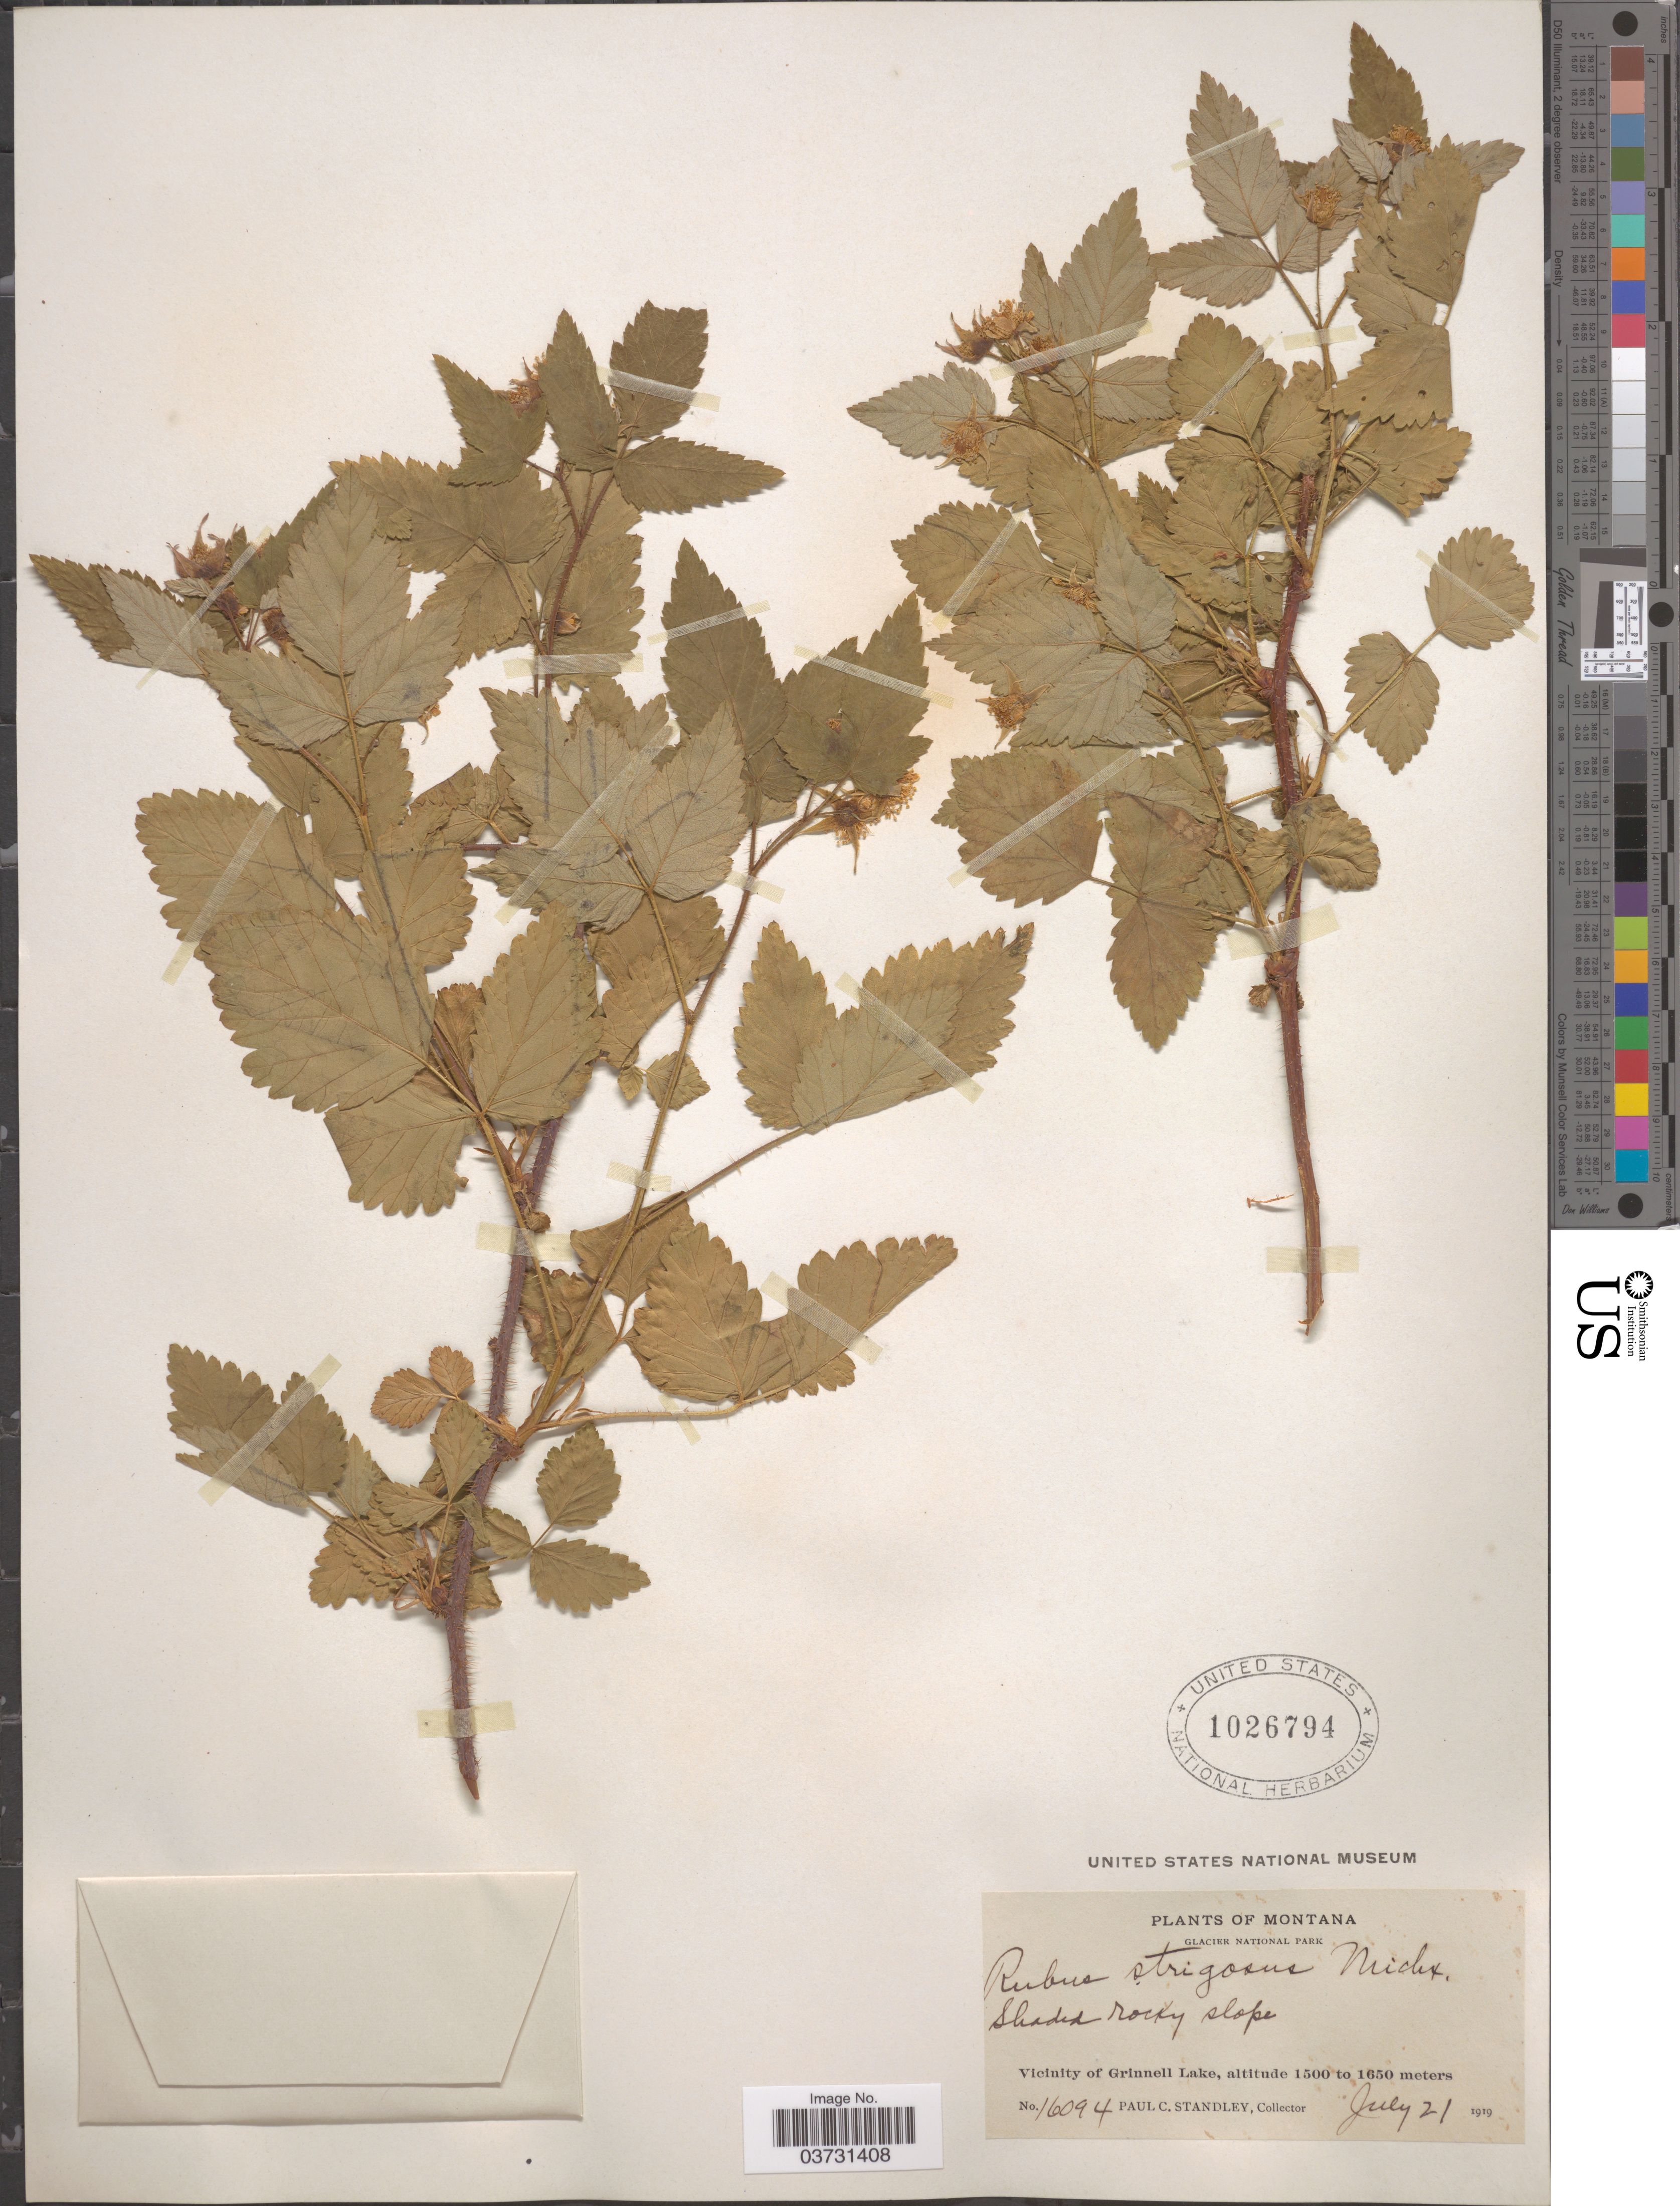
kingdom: Plantae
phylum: Tracheophyta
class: Magnoliopsida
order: Rosales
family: Rosaceae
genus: Rubus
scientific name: Rubus strigosus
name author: Michx.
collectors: P. C. Standley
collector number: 16094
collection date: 1919-07-21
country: United States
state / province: Montana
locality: Glacier National Park. Vicinity of Grinnell Lake.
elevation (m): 1500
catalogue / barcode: US 1026794